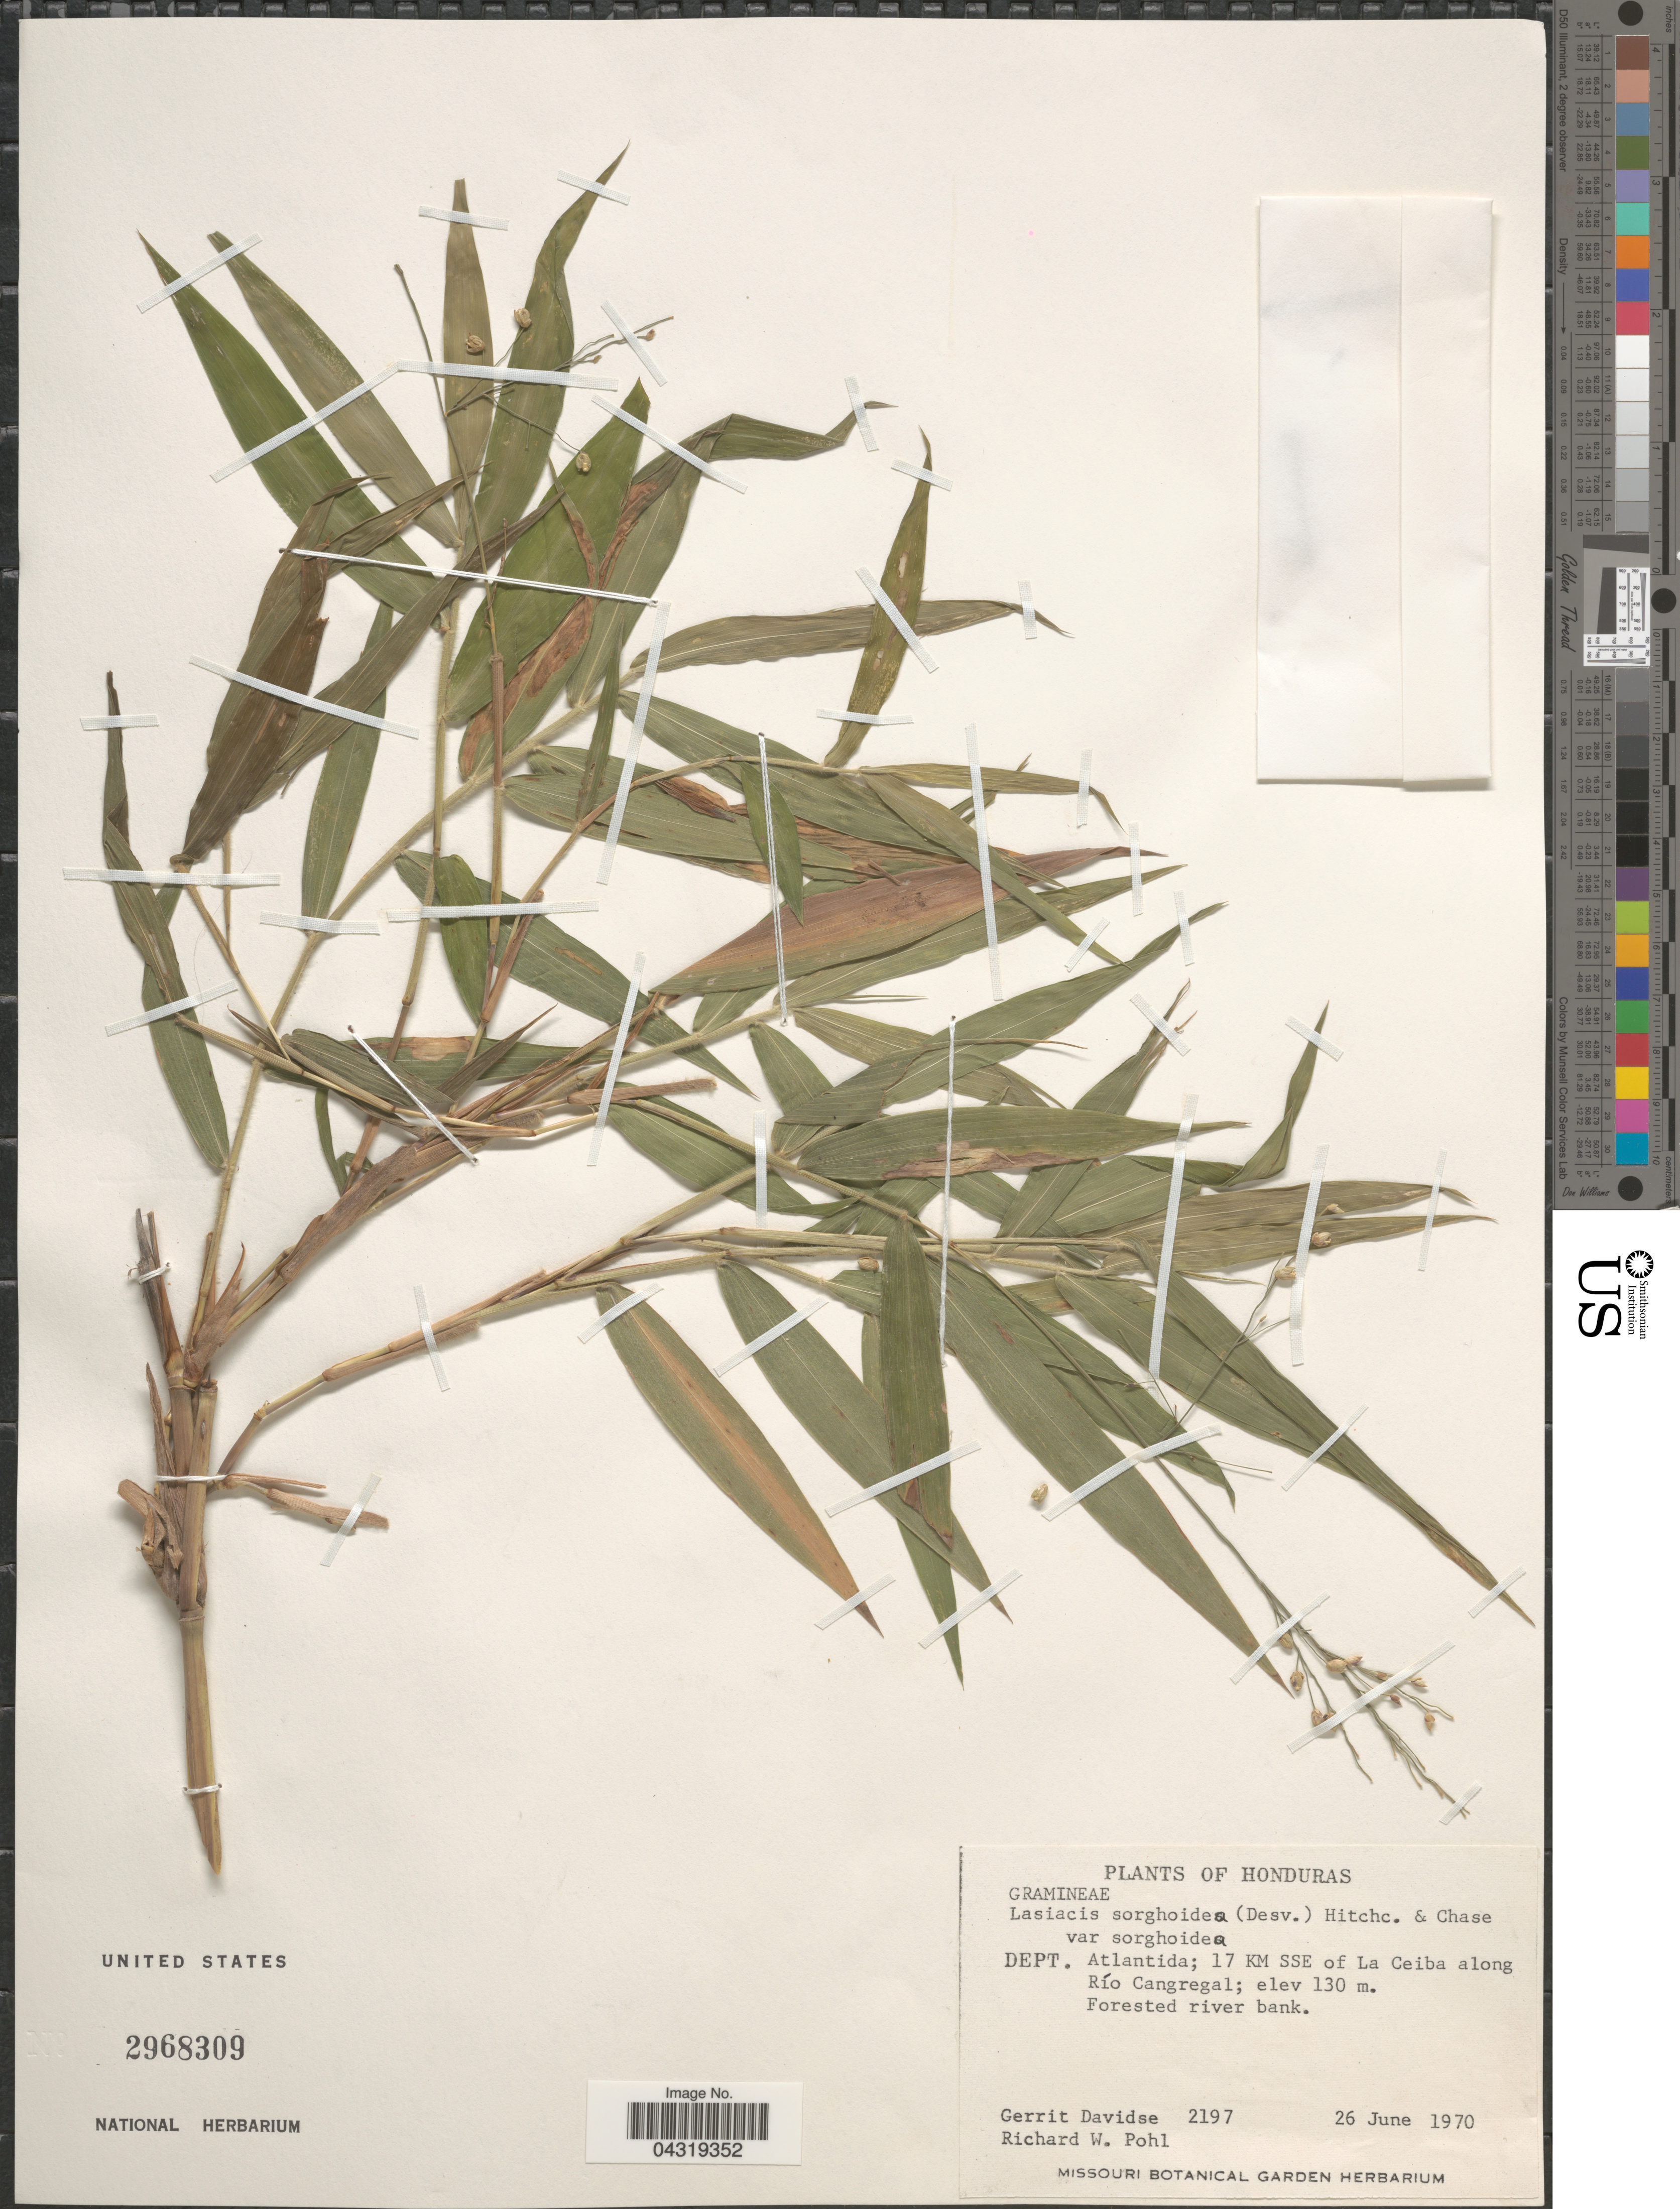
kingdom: Plantae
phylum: Tracheophyta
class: Liliopsida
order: Poales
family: Poaceae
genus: Lasiacis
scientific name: Lasiacis sorghoidea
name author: (Desv. ex Ham.) Hitchc. & Chase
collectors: G. Davidse & R. W. Pohl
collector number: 2197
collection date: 1970-06-26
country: Honduras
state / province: Atlantida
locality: DEPT. Atlantida; 17 KM SSE of La Ceiba along Río Cangregal. Forested river bank.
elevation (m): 130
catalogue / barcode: US 2968309